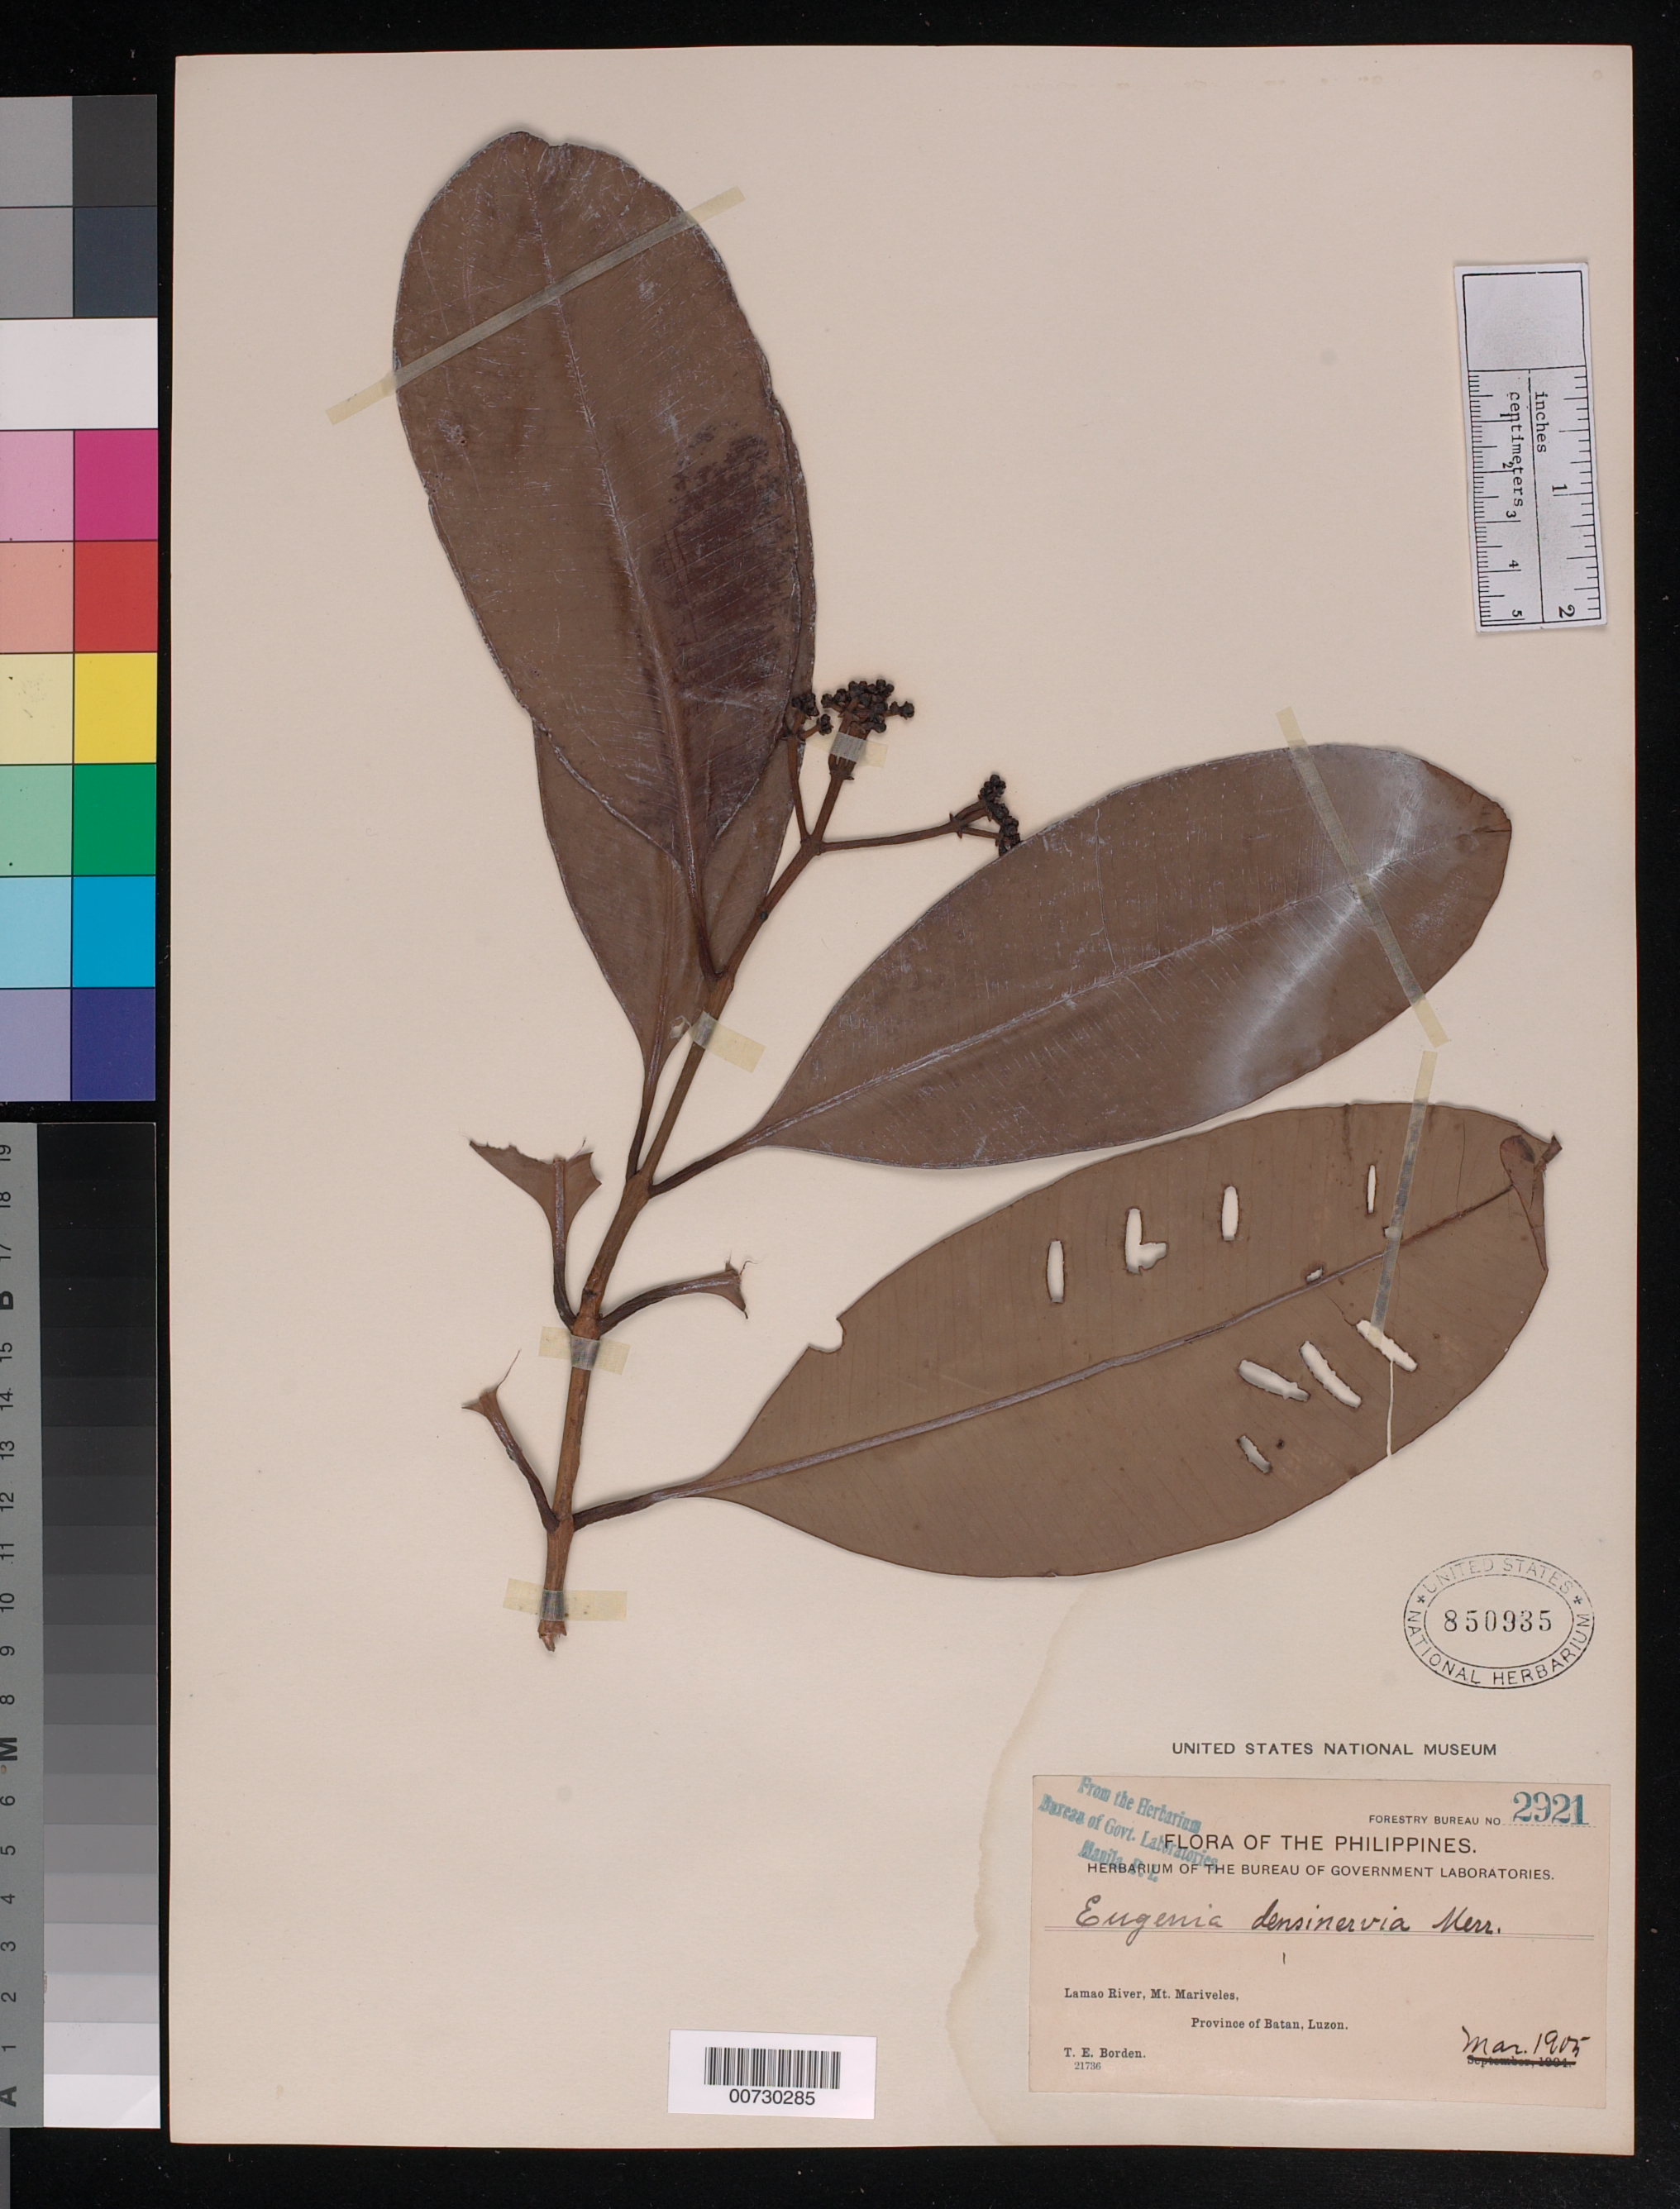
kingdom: Plantae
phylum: Tracheophyta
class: Magnoliopsida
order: Myrtales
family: Myrtaceae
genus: Syzygium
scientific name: Syzygium densinervium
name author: (Merr.) Merr.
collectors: T. E. Borden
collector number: For. Bur. 2921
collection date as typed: Mar 1905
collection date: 1905-03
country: Philippines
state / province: Central Luzon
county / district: Bataan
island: Luzon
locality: Lamao River, Mt Mariveles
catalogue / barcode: US 850935